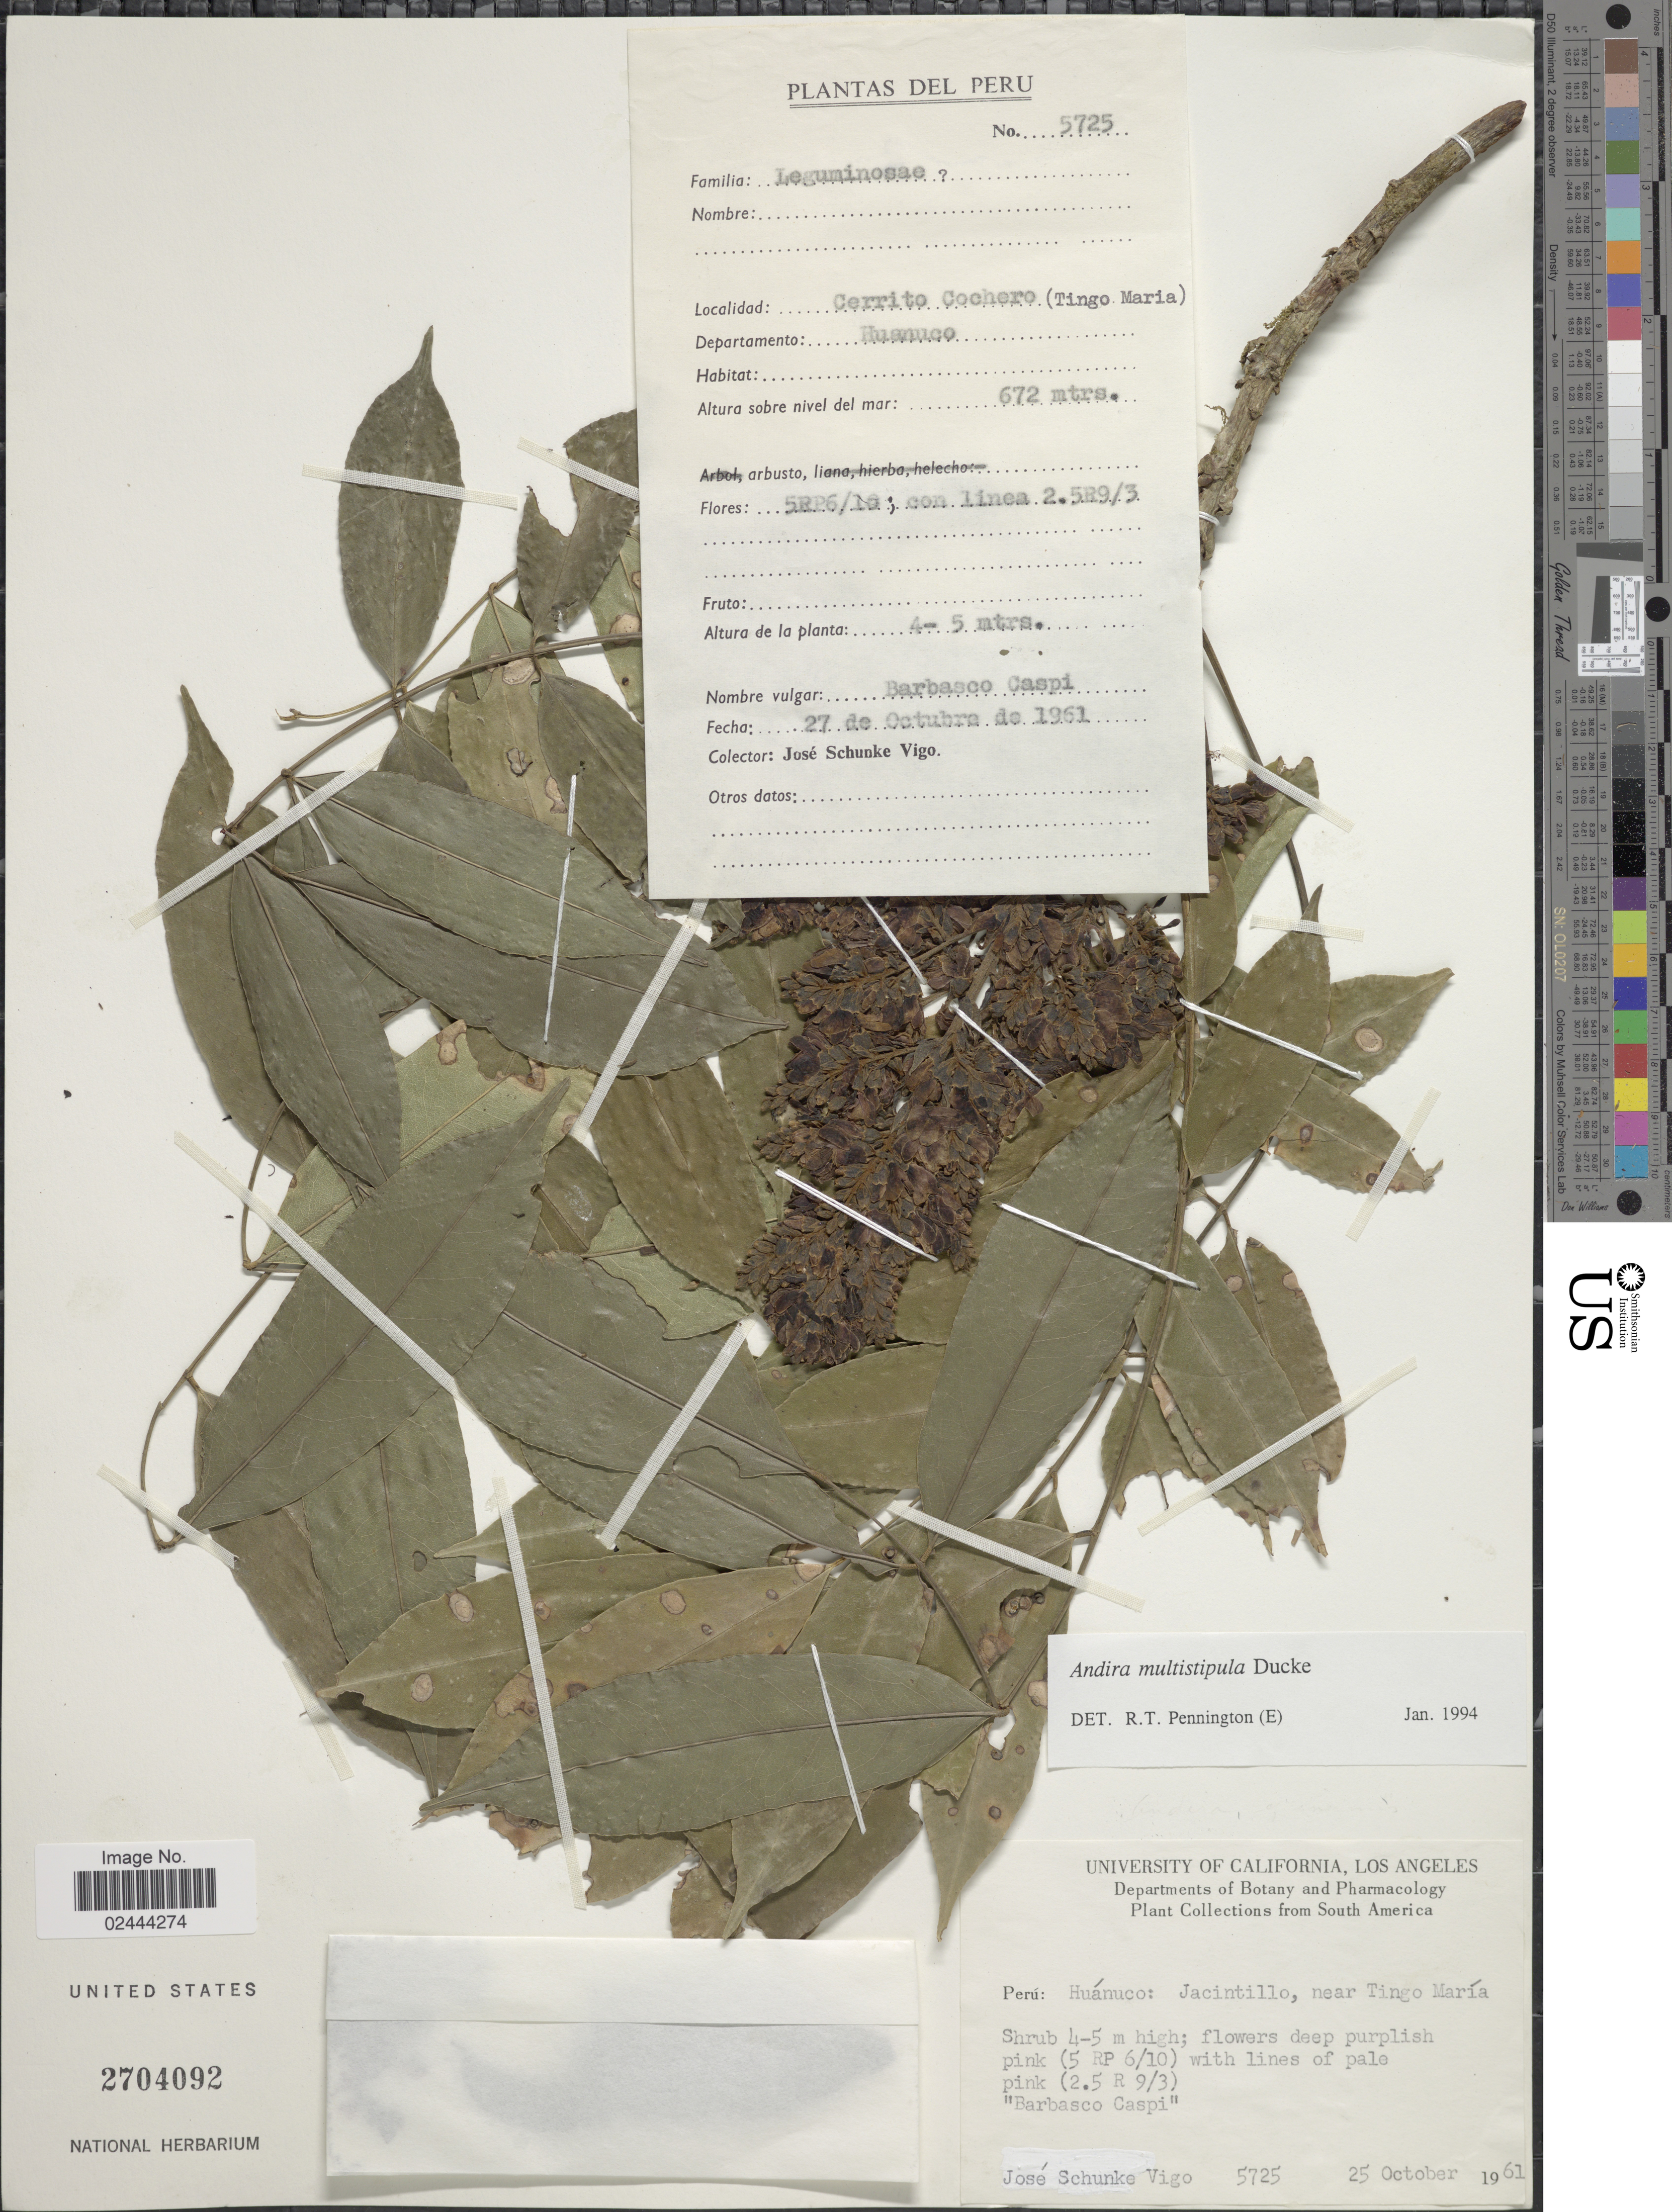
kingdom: Plantae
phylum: Tracheophyta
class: Magnoliopsida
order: Fabales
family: Fabaceae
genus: Andira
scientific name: Andira multistipula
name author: Ducke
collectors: J. Schunke Vigo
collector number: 5725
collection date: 1961-10-25/1961-10-27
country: Peru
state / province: Huánuco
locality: Jacintillo, near Tingo Maria. Cerrito Cochero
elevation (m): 672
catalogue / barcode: US 2704092